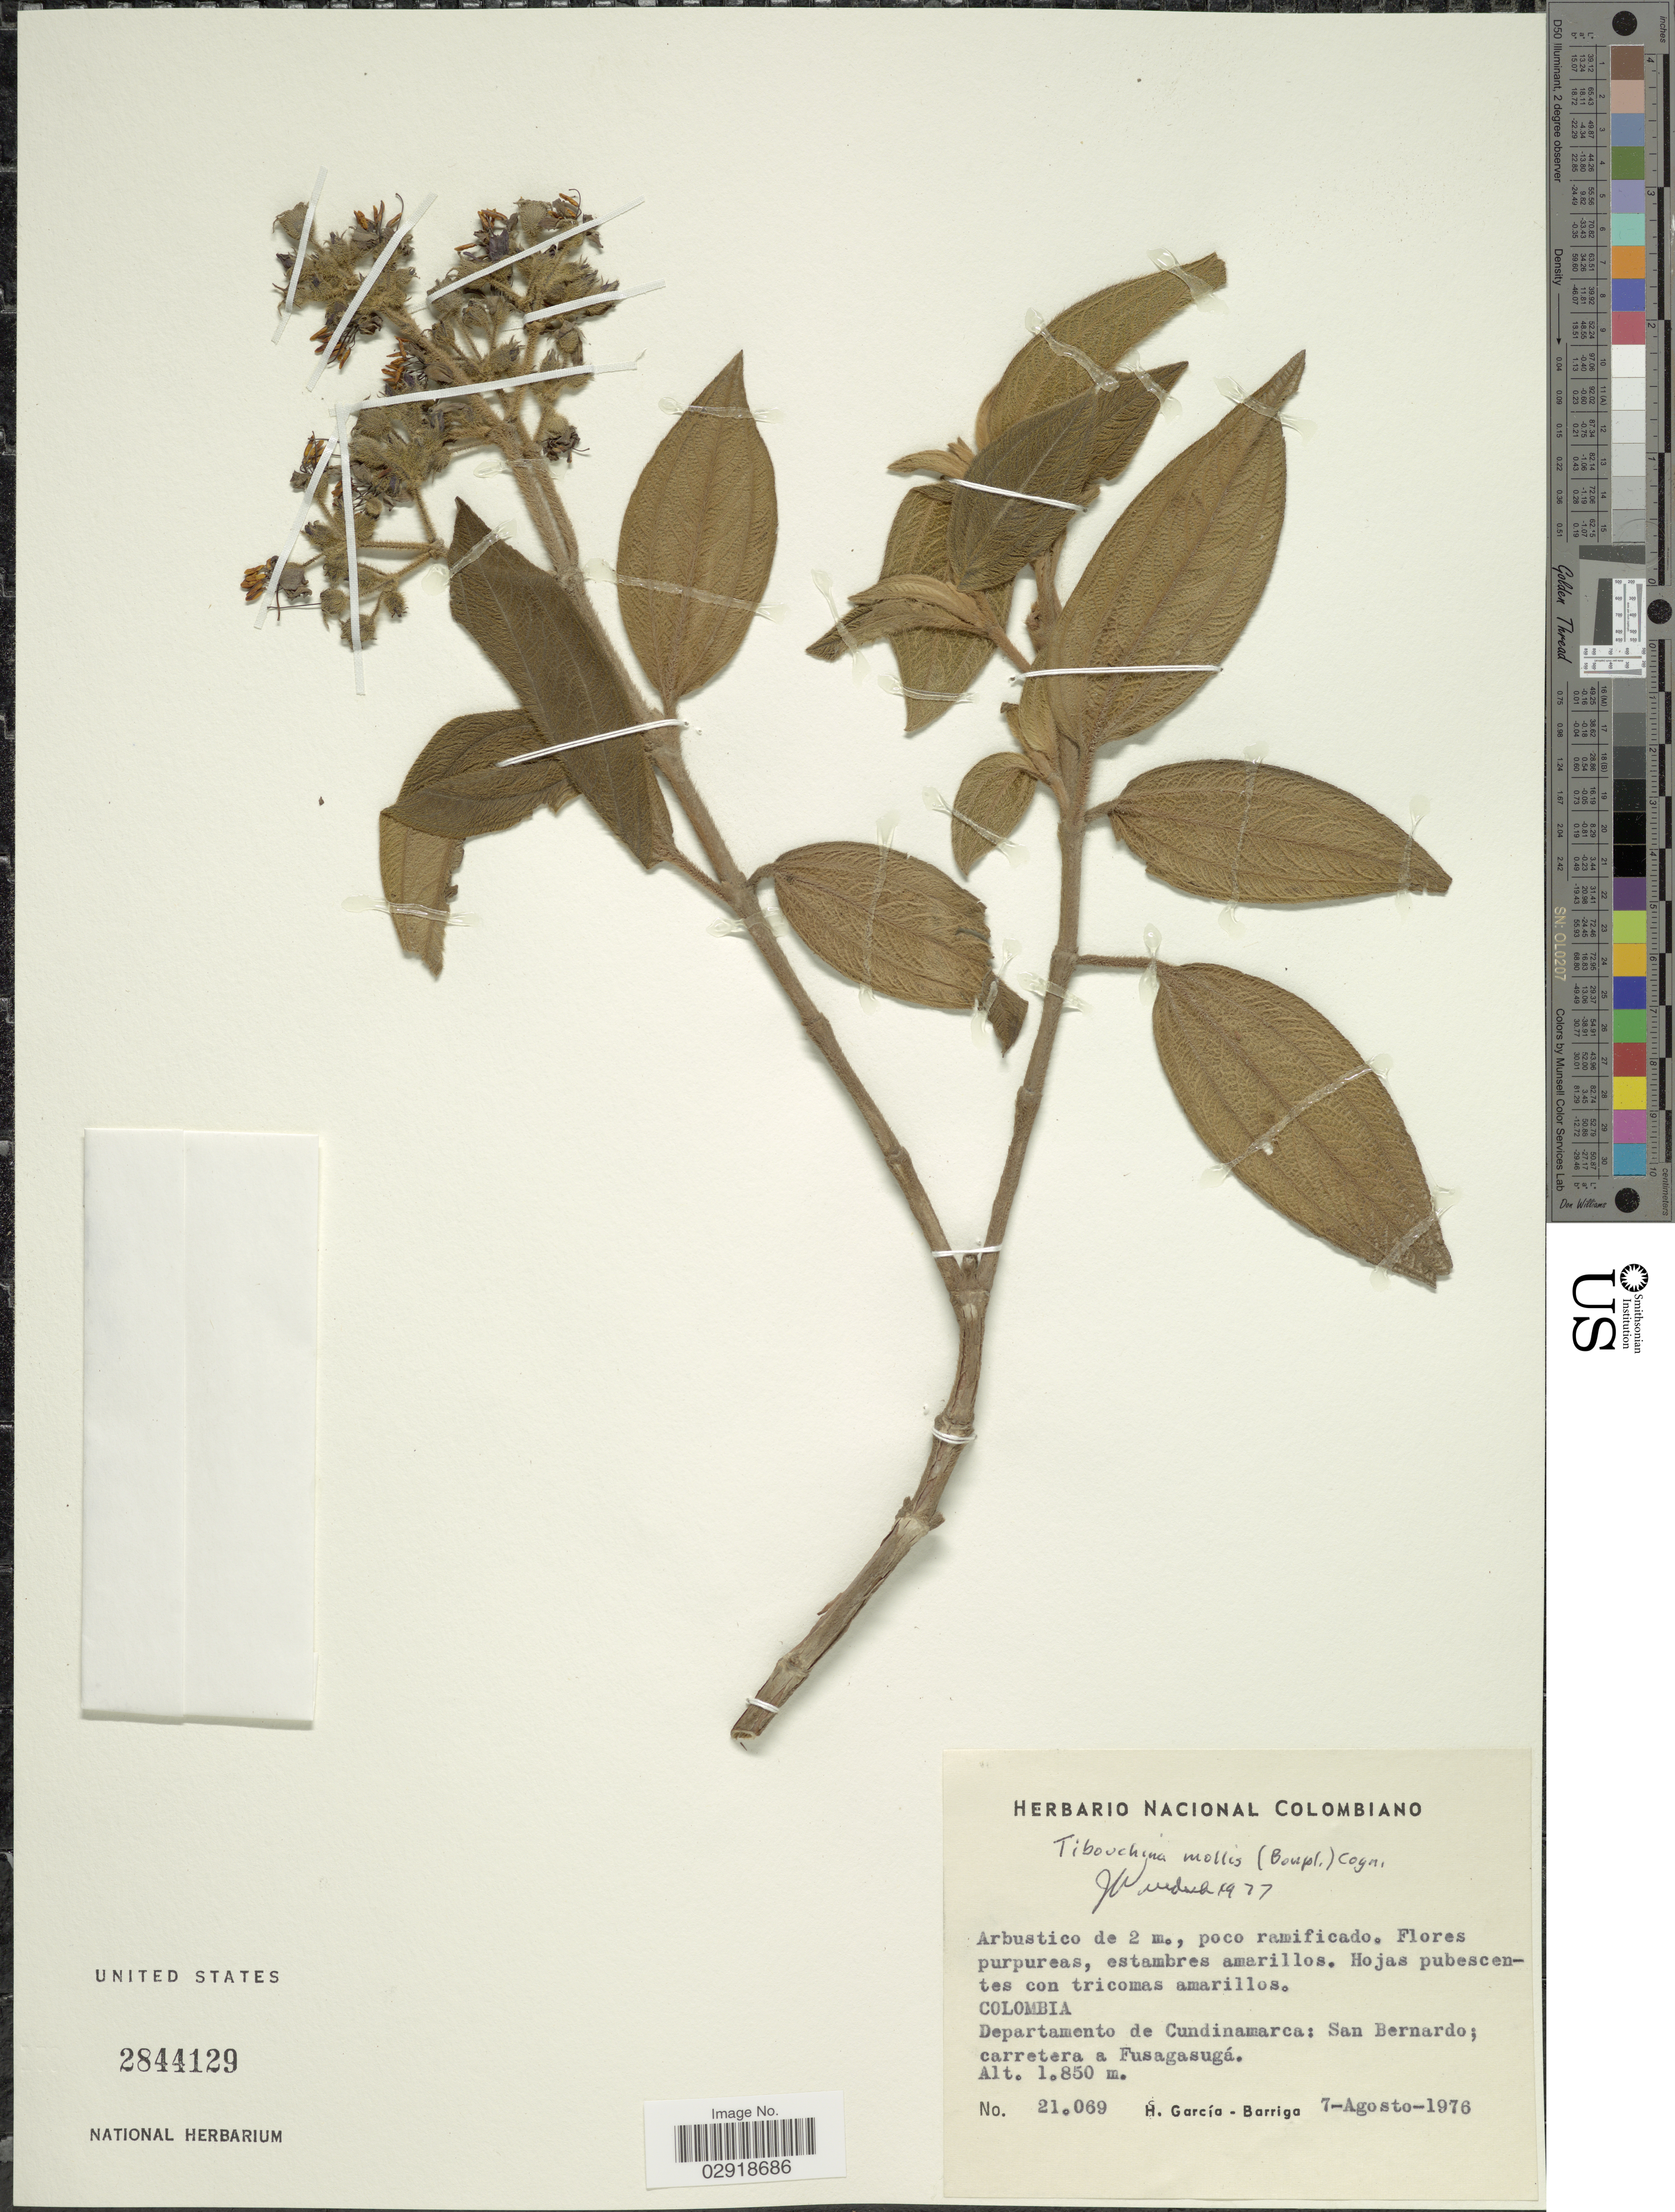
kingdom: Plantae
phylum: Tracheophyta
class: Magnoliopsida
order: Myrtales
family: Melastomataceae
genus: Chaetogastra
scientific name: Chaetogastra mollis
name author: (Bonpl.) DC.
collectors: H. García Barriga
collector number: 21069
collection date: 1976-08-07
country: Colombia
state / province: Cundinamarca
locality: Departamento de Cundinamarca: San Bernardo; carretera a Fusagasugá.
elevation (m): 1850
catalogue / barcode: US 2844129